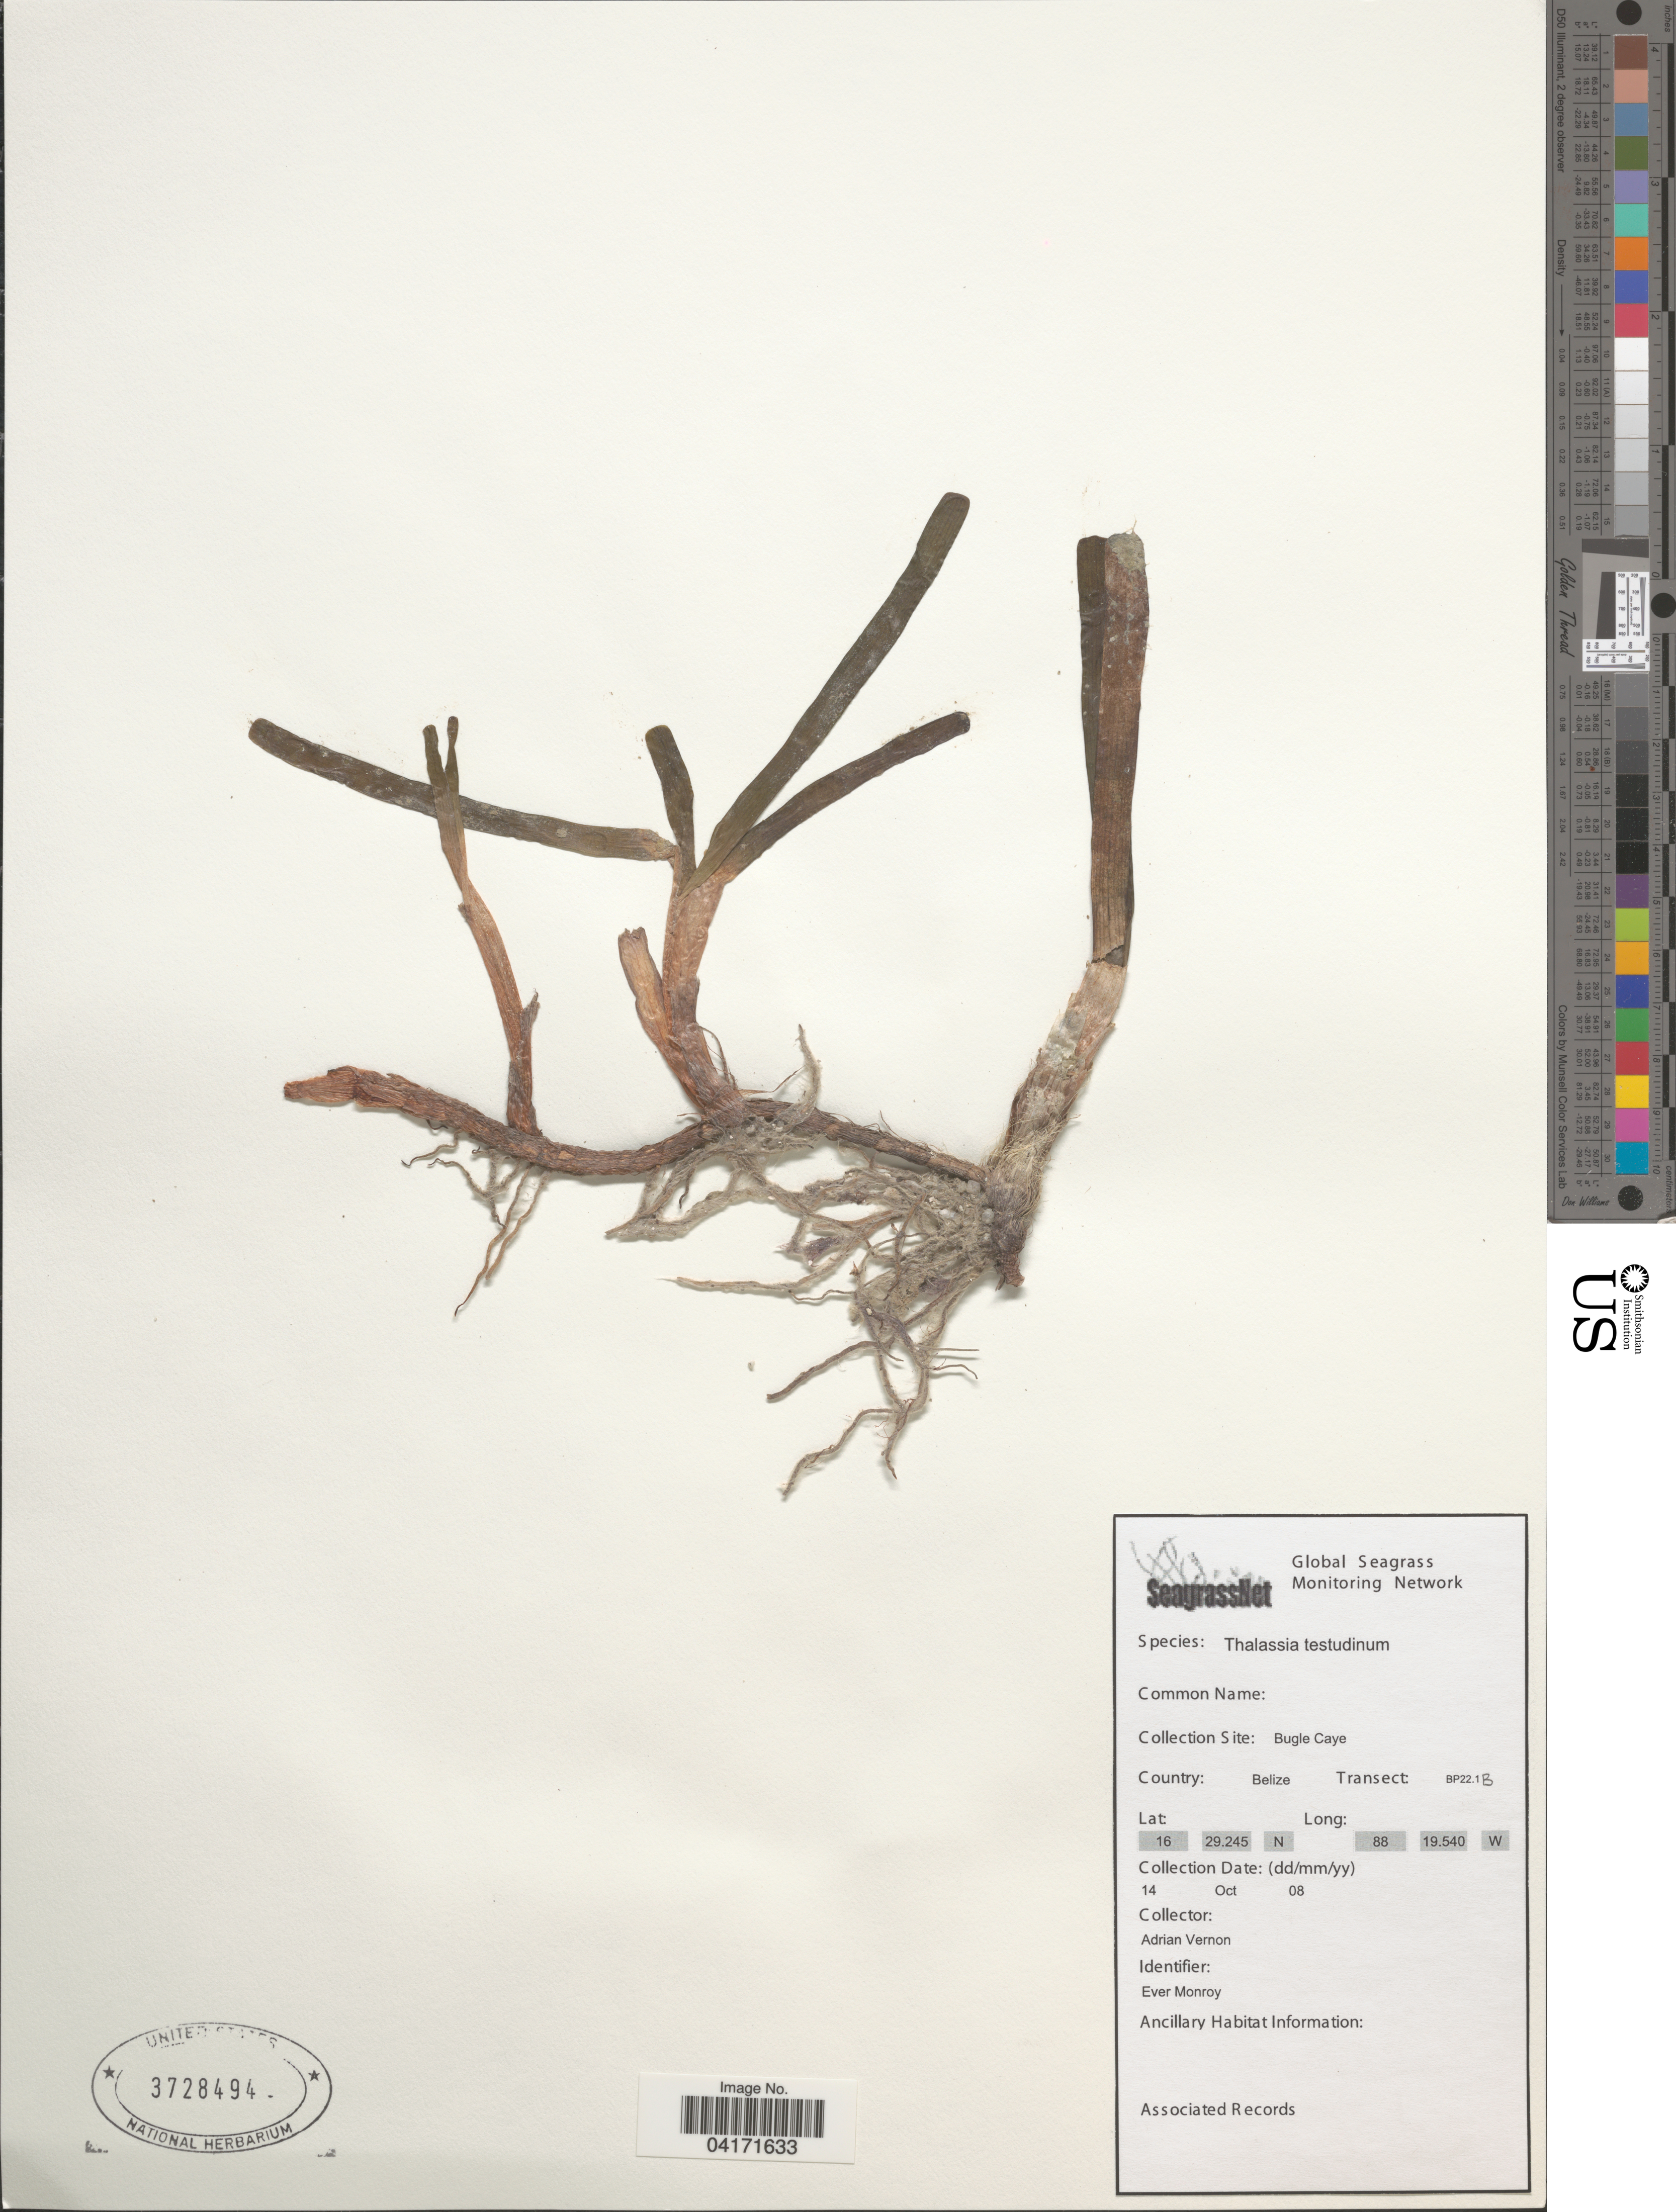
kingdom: Plantae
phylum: Tracheophyta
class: Liliopsida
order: Alismatales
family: Hydrocharitaceae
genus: Thalassia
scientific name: Thalassia testudinum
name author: Banks & Sol. ex K.D. Koenig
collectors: A. Vernon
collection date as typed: Transcribed d/m/y: 14/10/8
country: Belize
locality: Bugle Caye. Transect: BP22.1 B.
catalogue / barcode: US 3728494